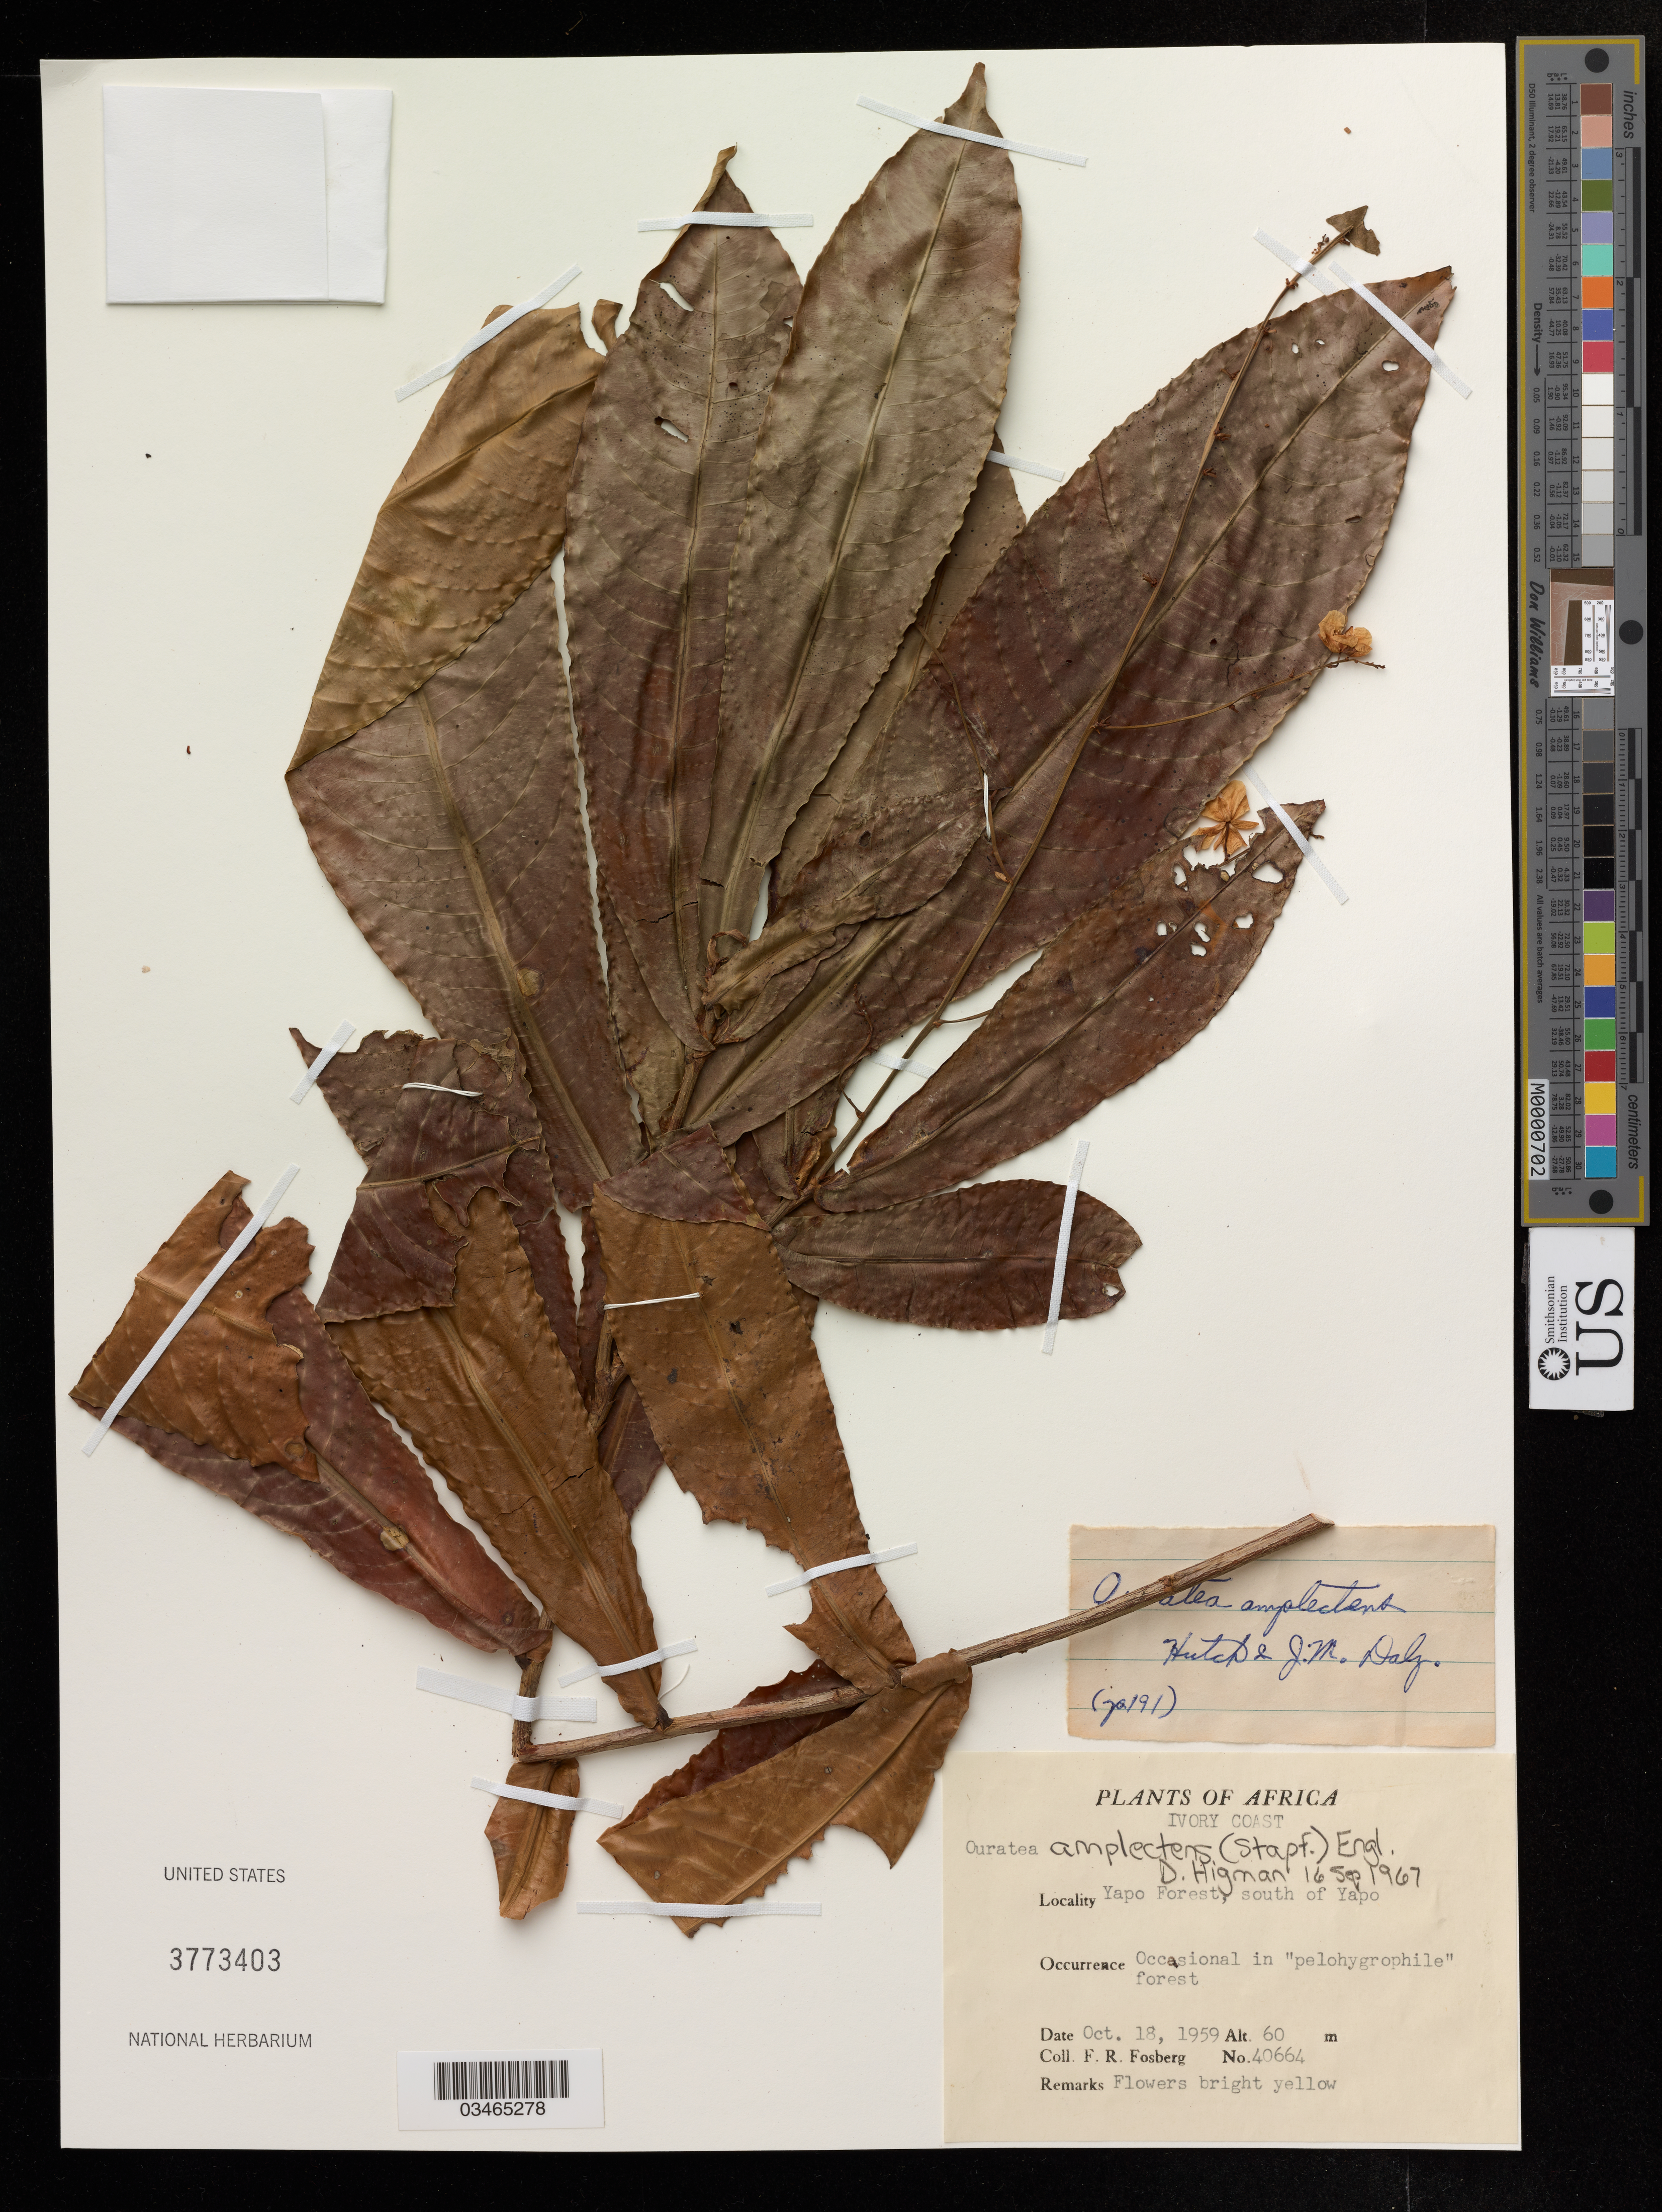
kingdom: Plantae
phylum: Tracheophyta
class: Magnoliopsida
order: Malpighiales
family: Ochnaceae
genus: Ouratea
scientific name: Ouratea amplectens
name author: (Stapf) Engl.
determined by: (US) Smithsonian Institution - National Museum of Natural History - Department of Botany (UNITED STATES)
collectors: F. R. Fosberg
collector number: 40664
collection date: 1959-10-18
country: Ivory Coast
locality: Africa, Yapo Forest, South of Yapo, Occasional in "pelohygrophile" forest.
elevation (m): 60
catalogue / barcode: US 3773403